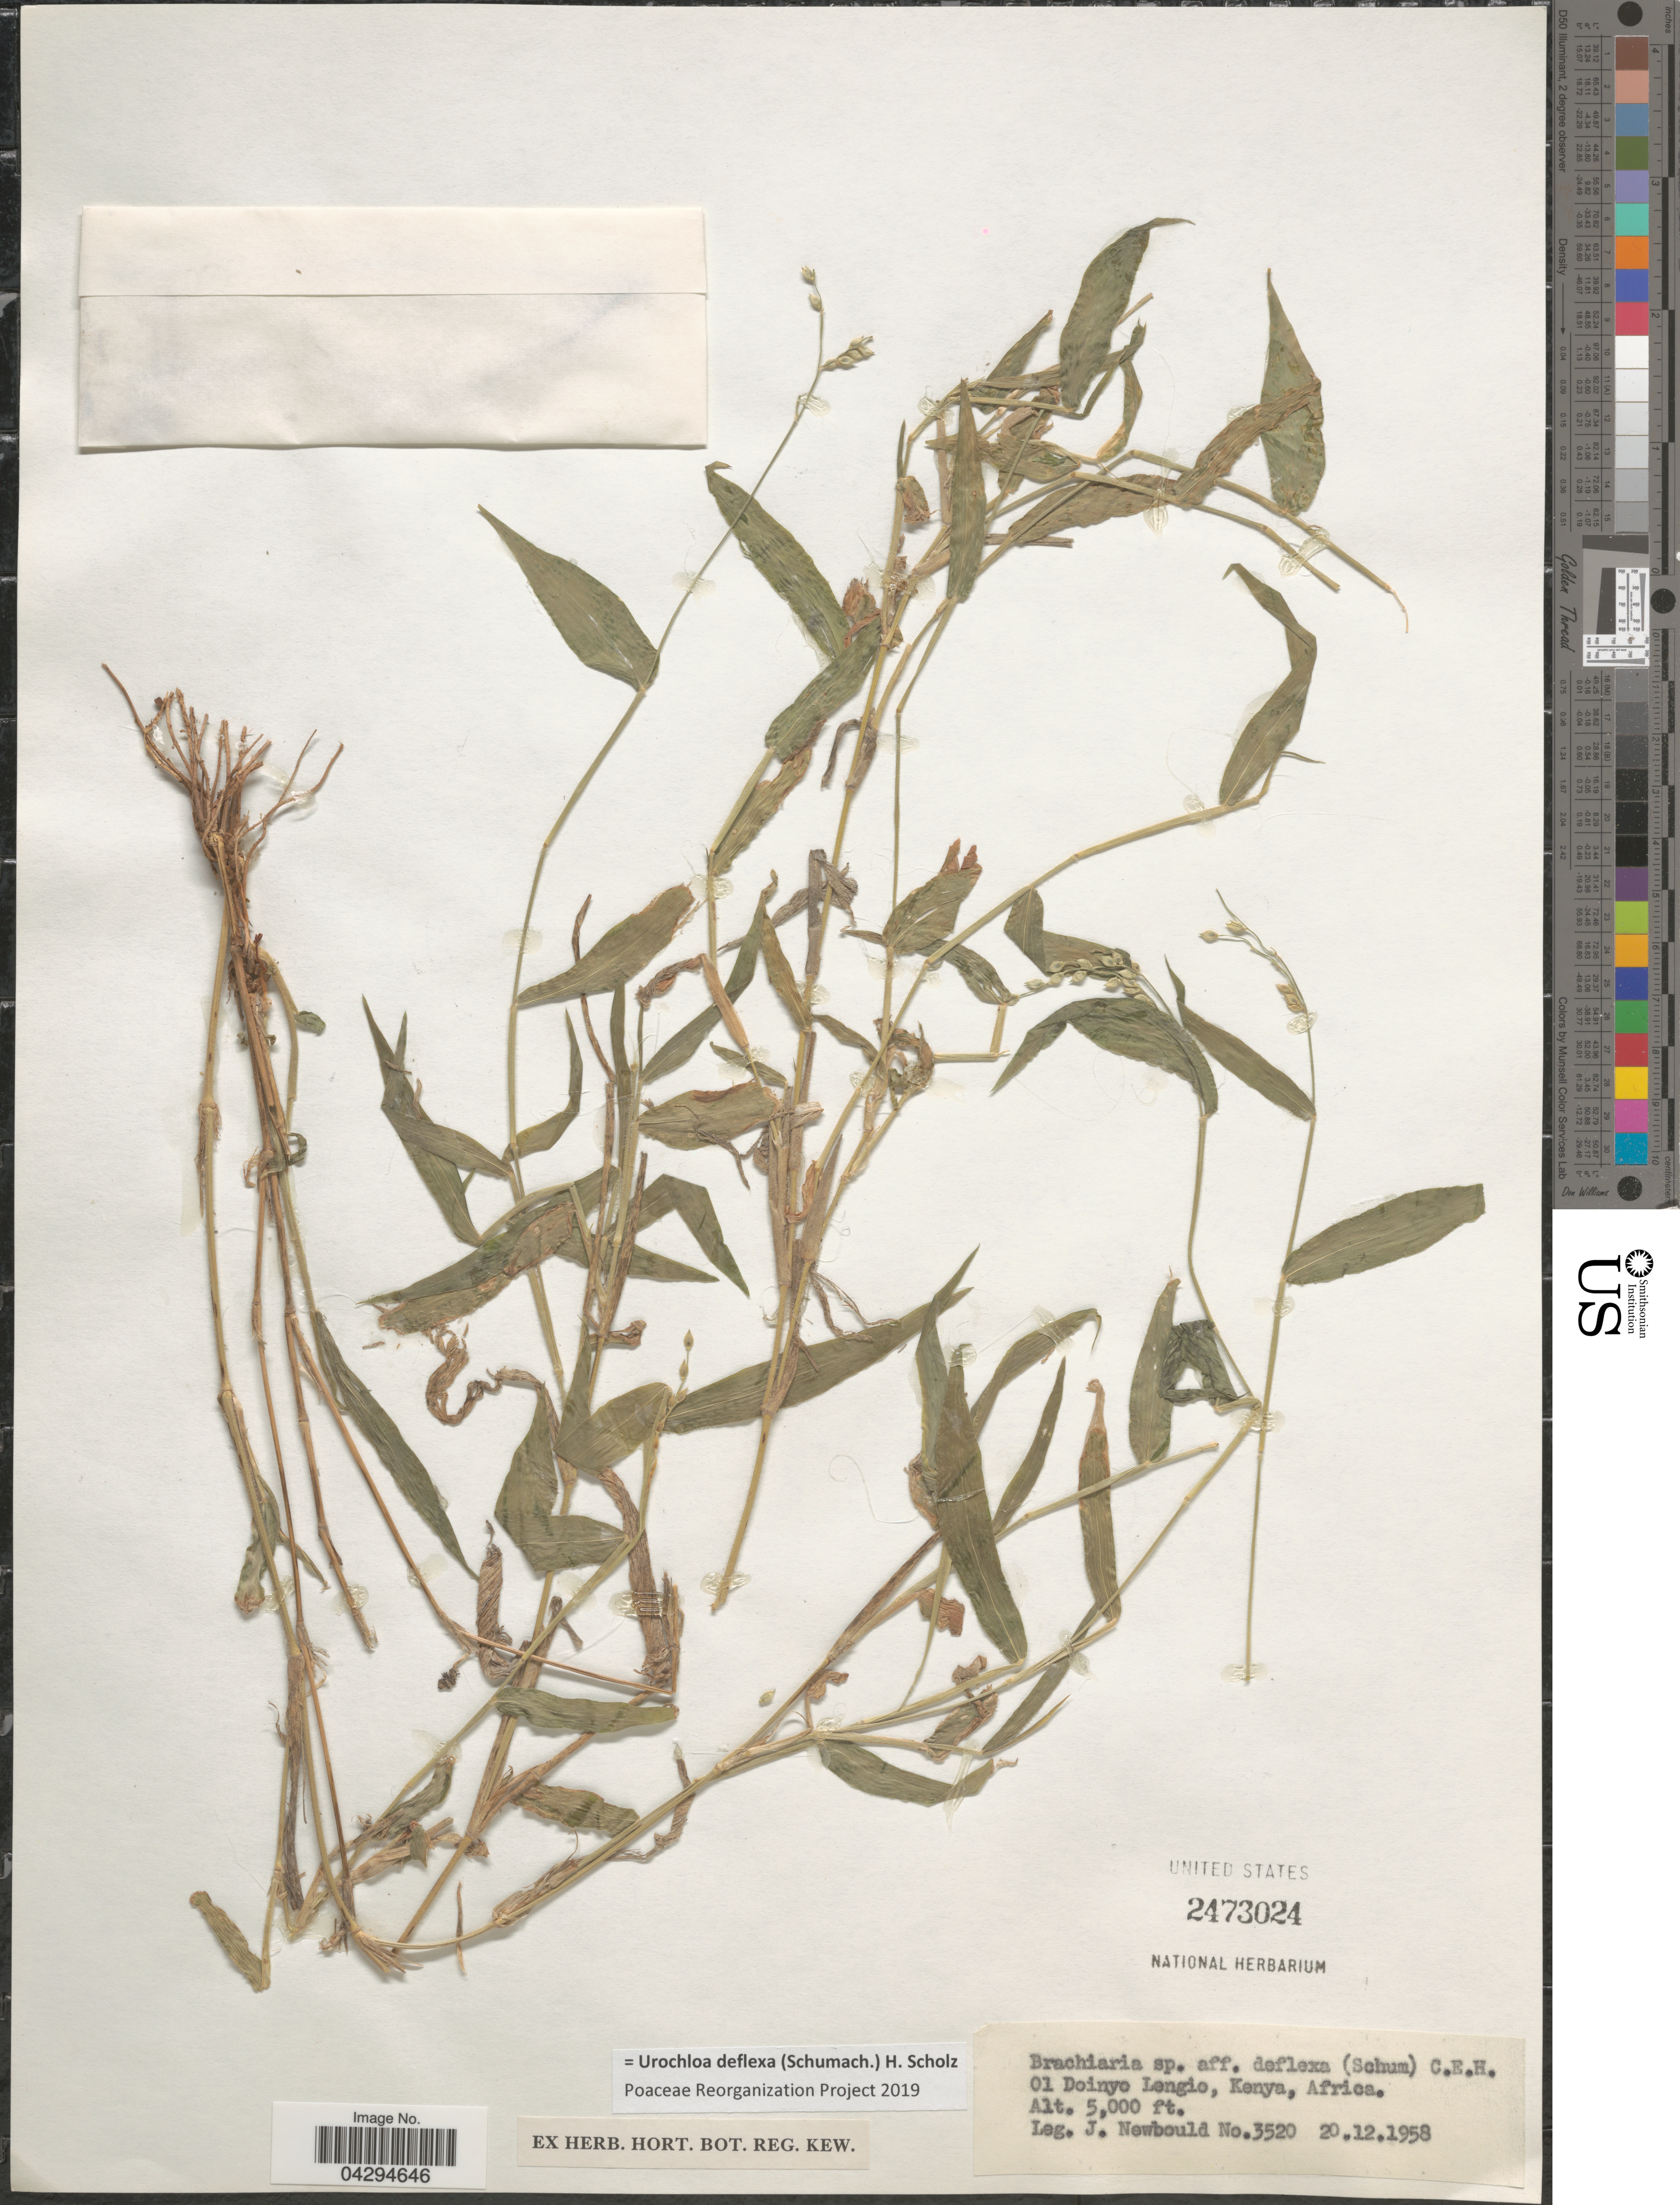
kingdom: Plantae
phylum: Tracheophyta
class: Liliopsida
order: Poales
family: Poaceae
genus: Urochloa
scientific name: Urochloa deflexa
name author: (Schumach.) H. Scholz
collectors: J. Newbould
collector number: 3520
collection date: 1958-12-20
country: Kenya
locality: Ol Doinyo Lengio.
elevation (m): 1524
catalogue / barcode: US 2473024